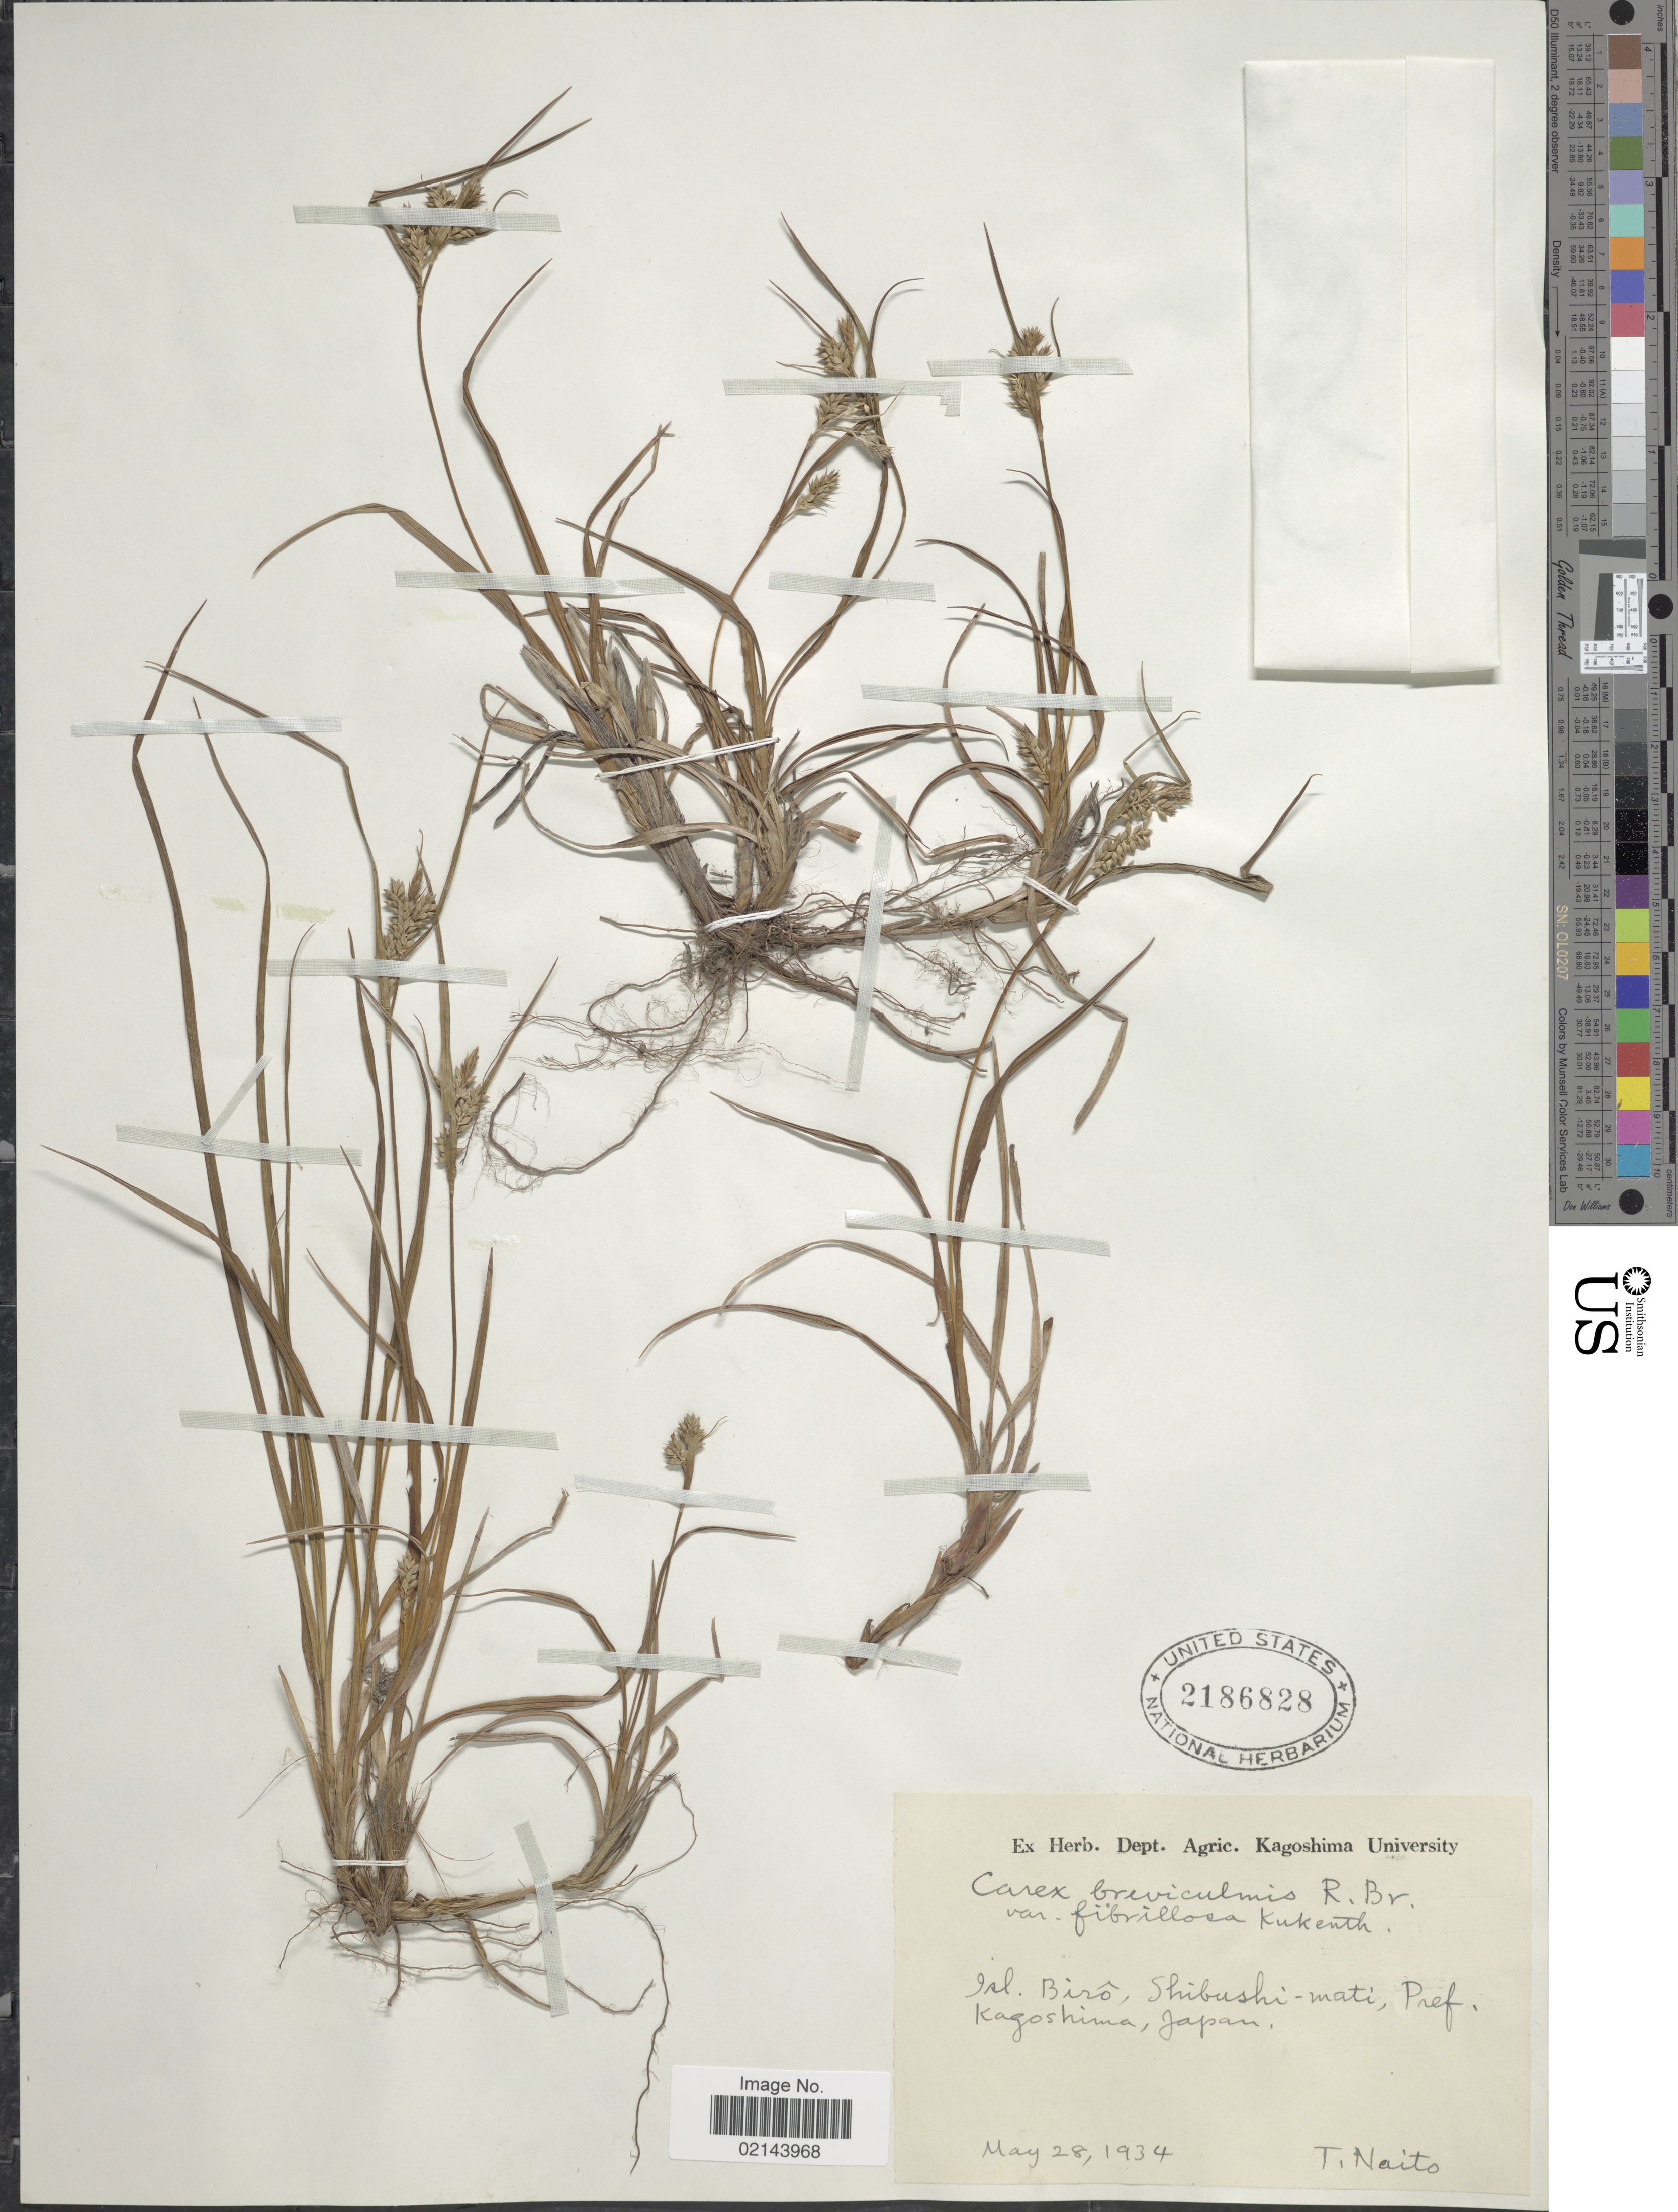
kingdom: Plantae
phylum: Tracheophyta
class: Liliopsida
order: Poales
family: Cyperaceae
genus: Carex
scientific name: Carex breviculmis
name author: R. Br.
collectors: T. Naito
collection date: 1934-05-28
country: Japan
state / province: Kagosima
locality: Isl. Biro, Shibushi-mati, Pref. Kagoshima, Japan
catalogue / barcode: US 2186828